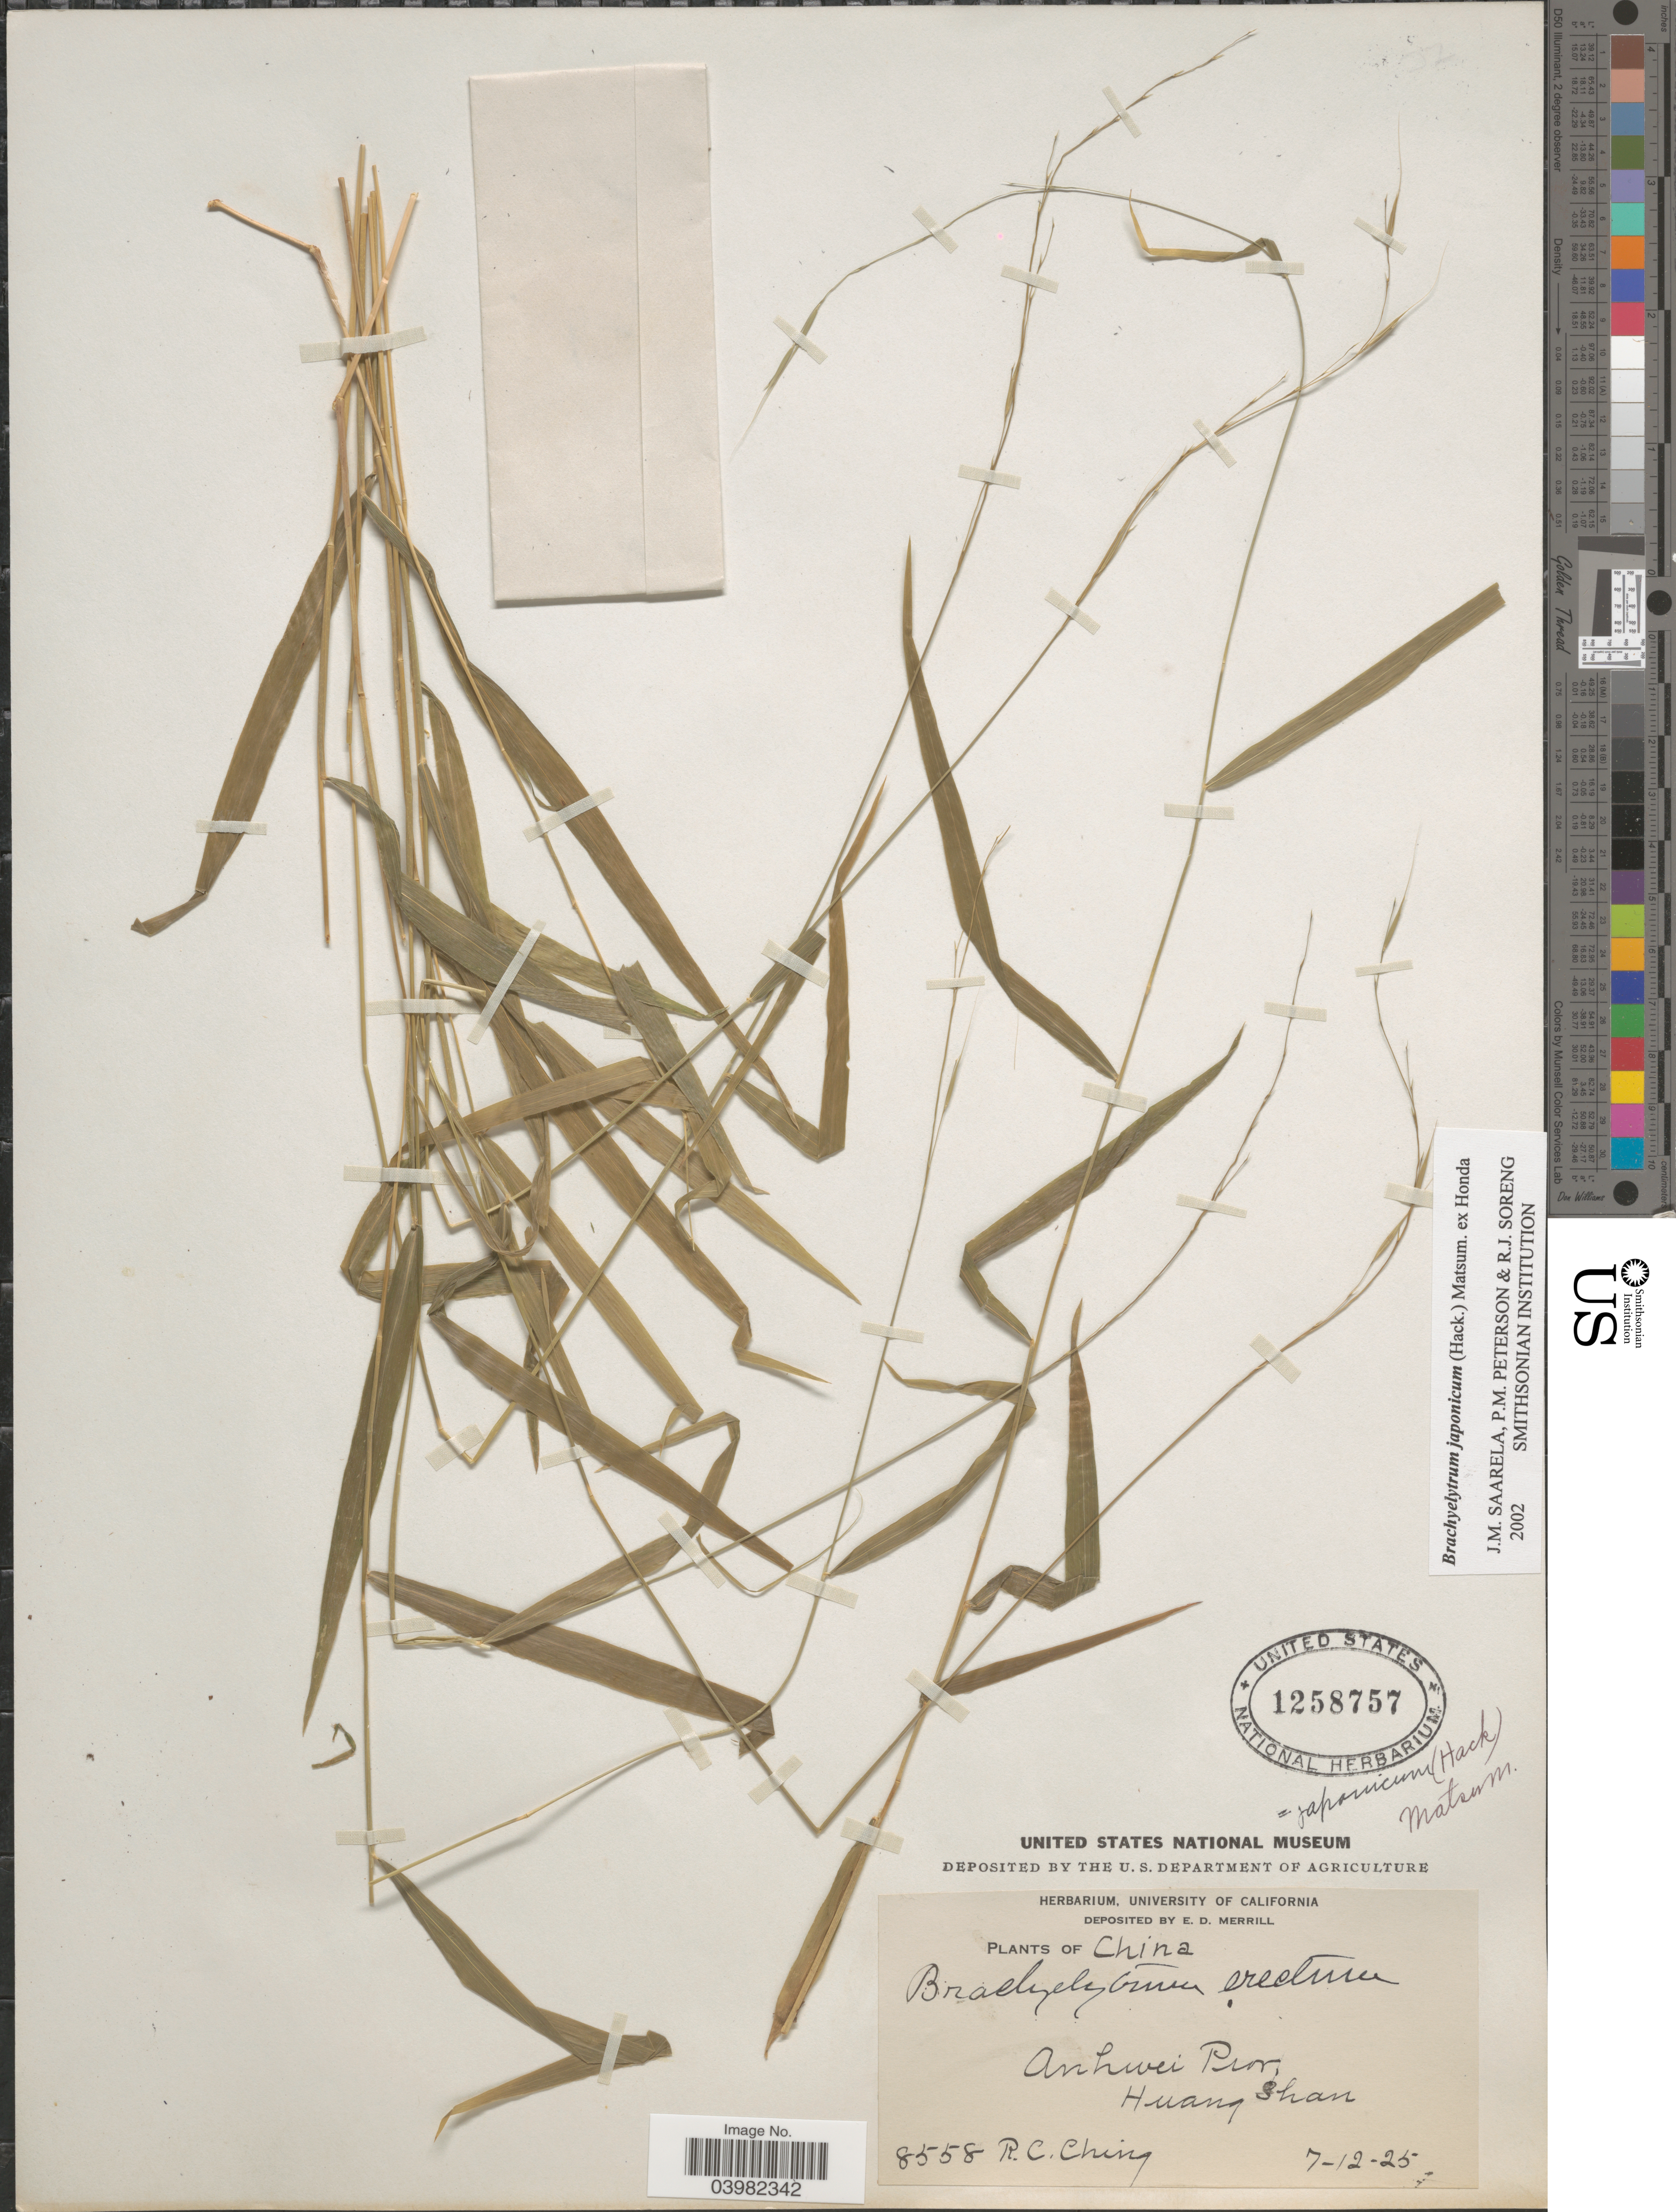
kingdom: Plantae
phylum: Tracheophyta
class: Liliopsida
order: Poales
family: Poaceae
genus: Brachyelytrum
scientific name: Brachyelytrum japonicum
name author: (Hack.) Matsum. ex Honda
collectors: R. C. Ching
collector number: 8558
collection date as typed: Transcribed d/m/y: 7/12/25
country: China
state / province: Anhui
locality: Anhwei Prov, Huang Shan.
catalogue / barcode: US 1258757